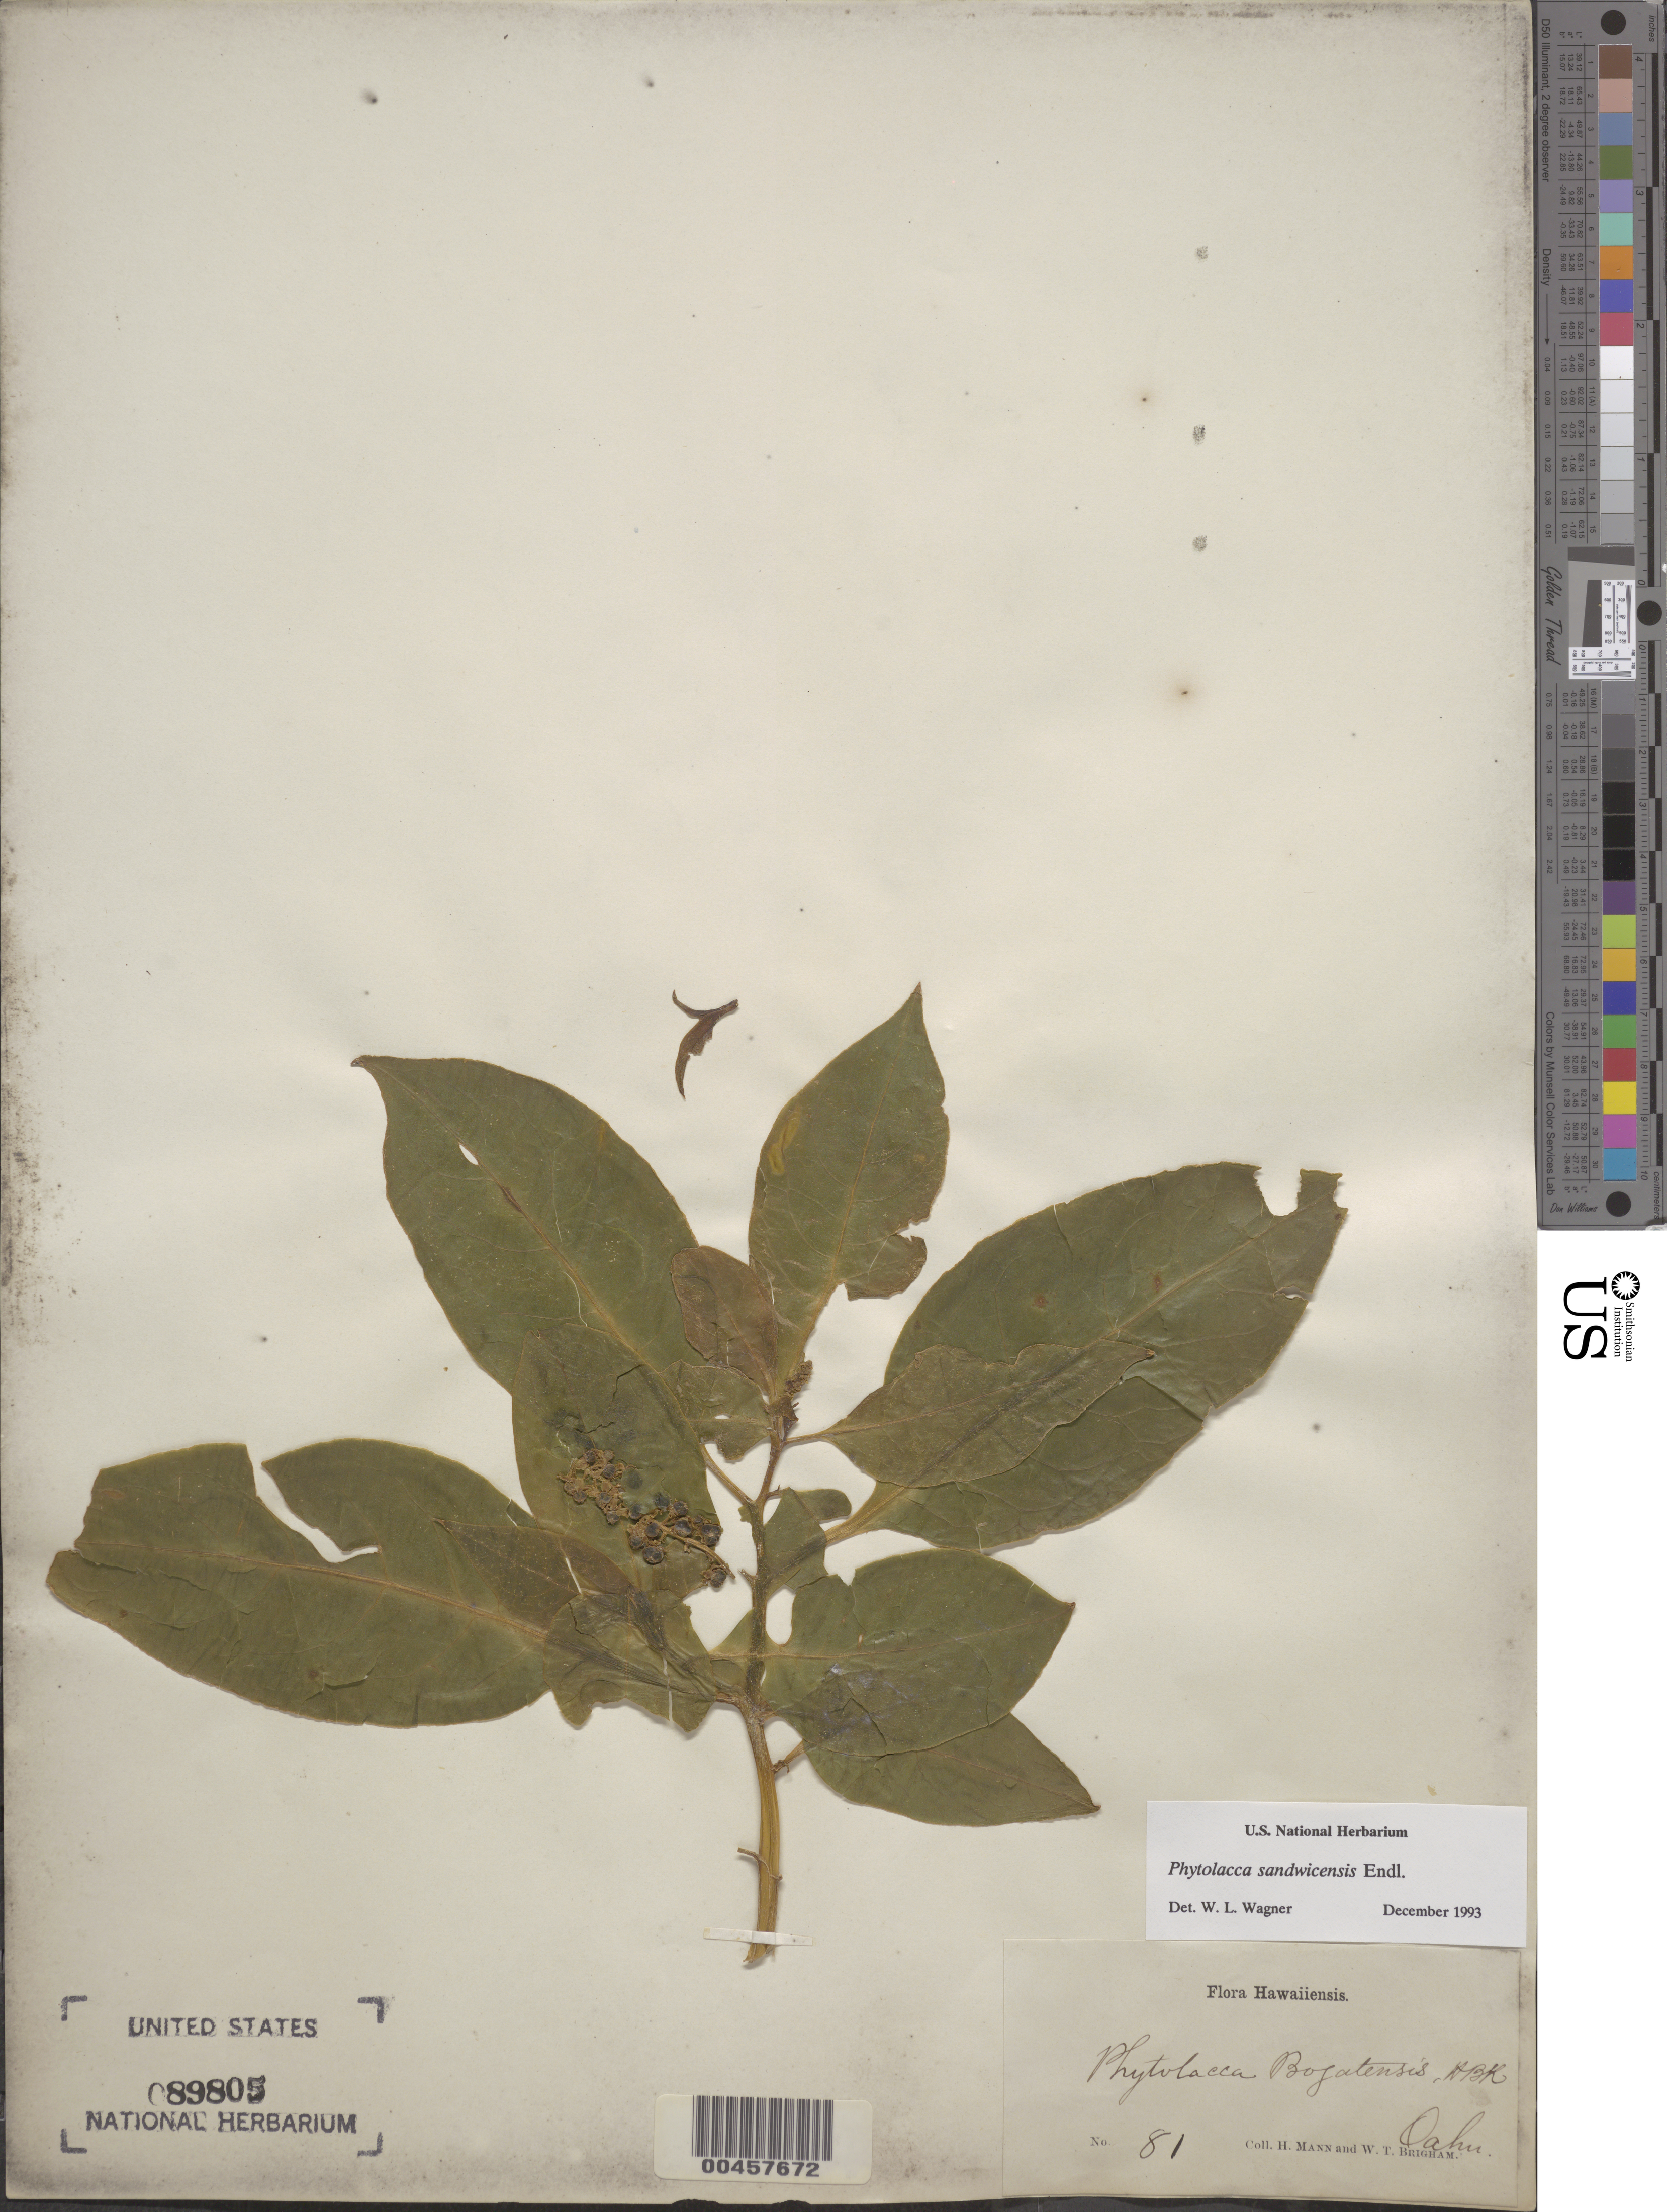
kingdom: Plantae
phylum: Tracheophyta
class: Magnoliopsida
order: Caryophyllales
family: Phytolaccaceae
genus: Phytolacca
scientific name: Phytolacca sandwicensis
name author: Endl.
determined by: Wagner, W. L., (BOT), Smithsonian Institution - National Museum of Natural History (UNITED STATES)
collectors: H. Mann & W. T. Brigham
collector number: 81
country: United States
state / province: Hawaii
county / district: Honolulu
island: Oahu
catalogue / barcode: US 89805